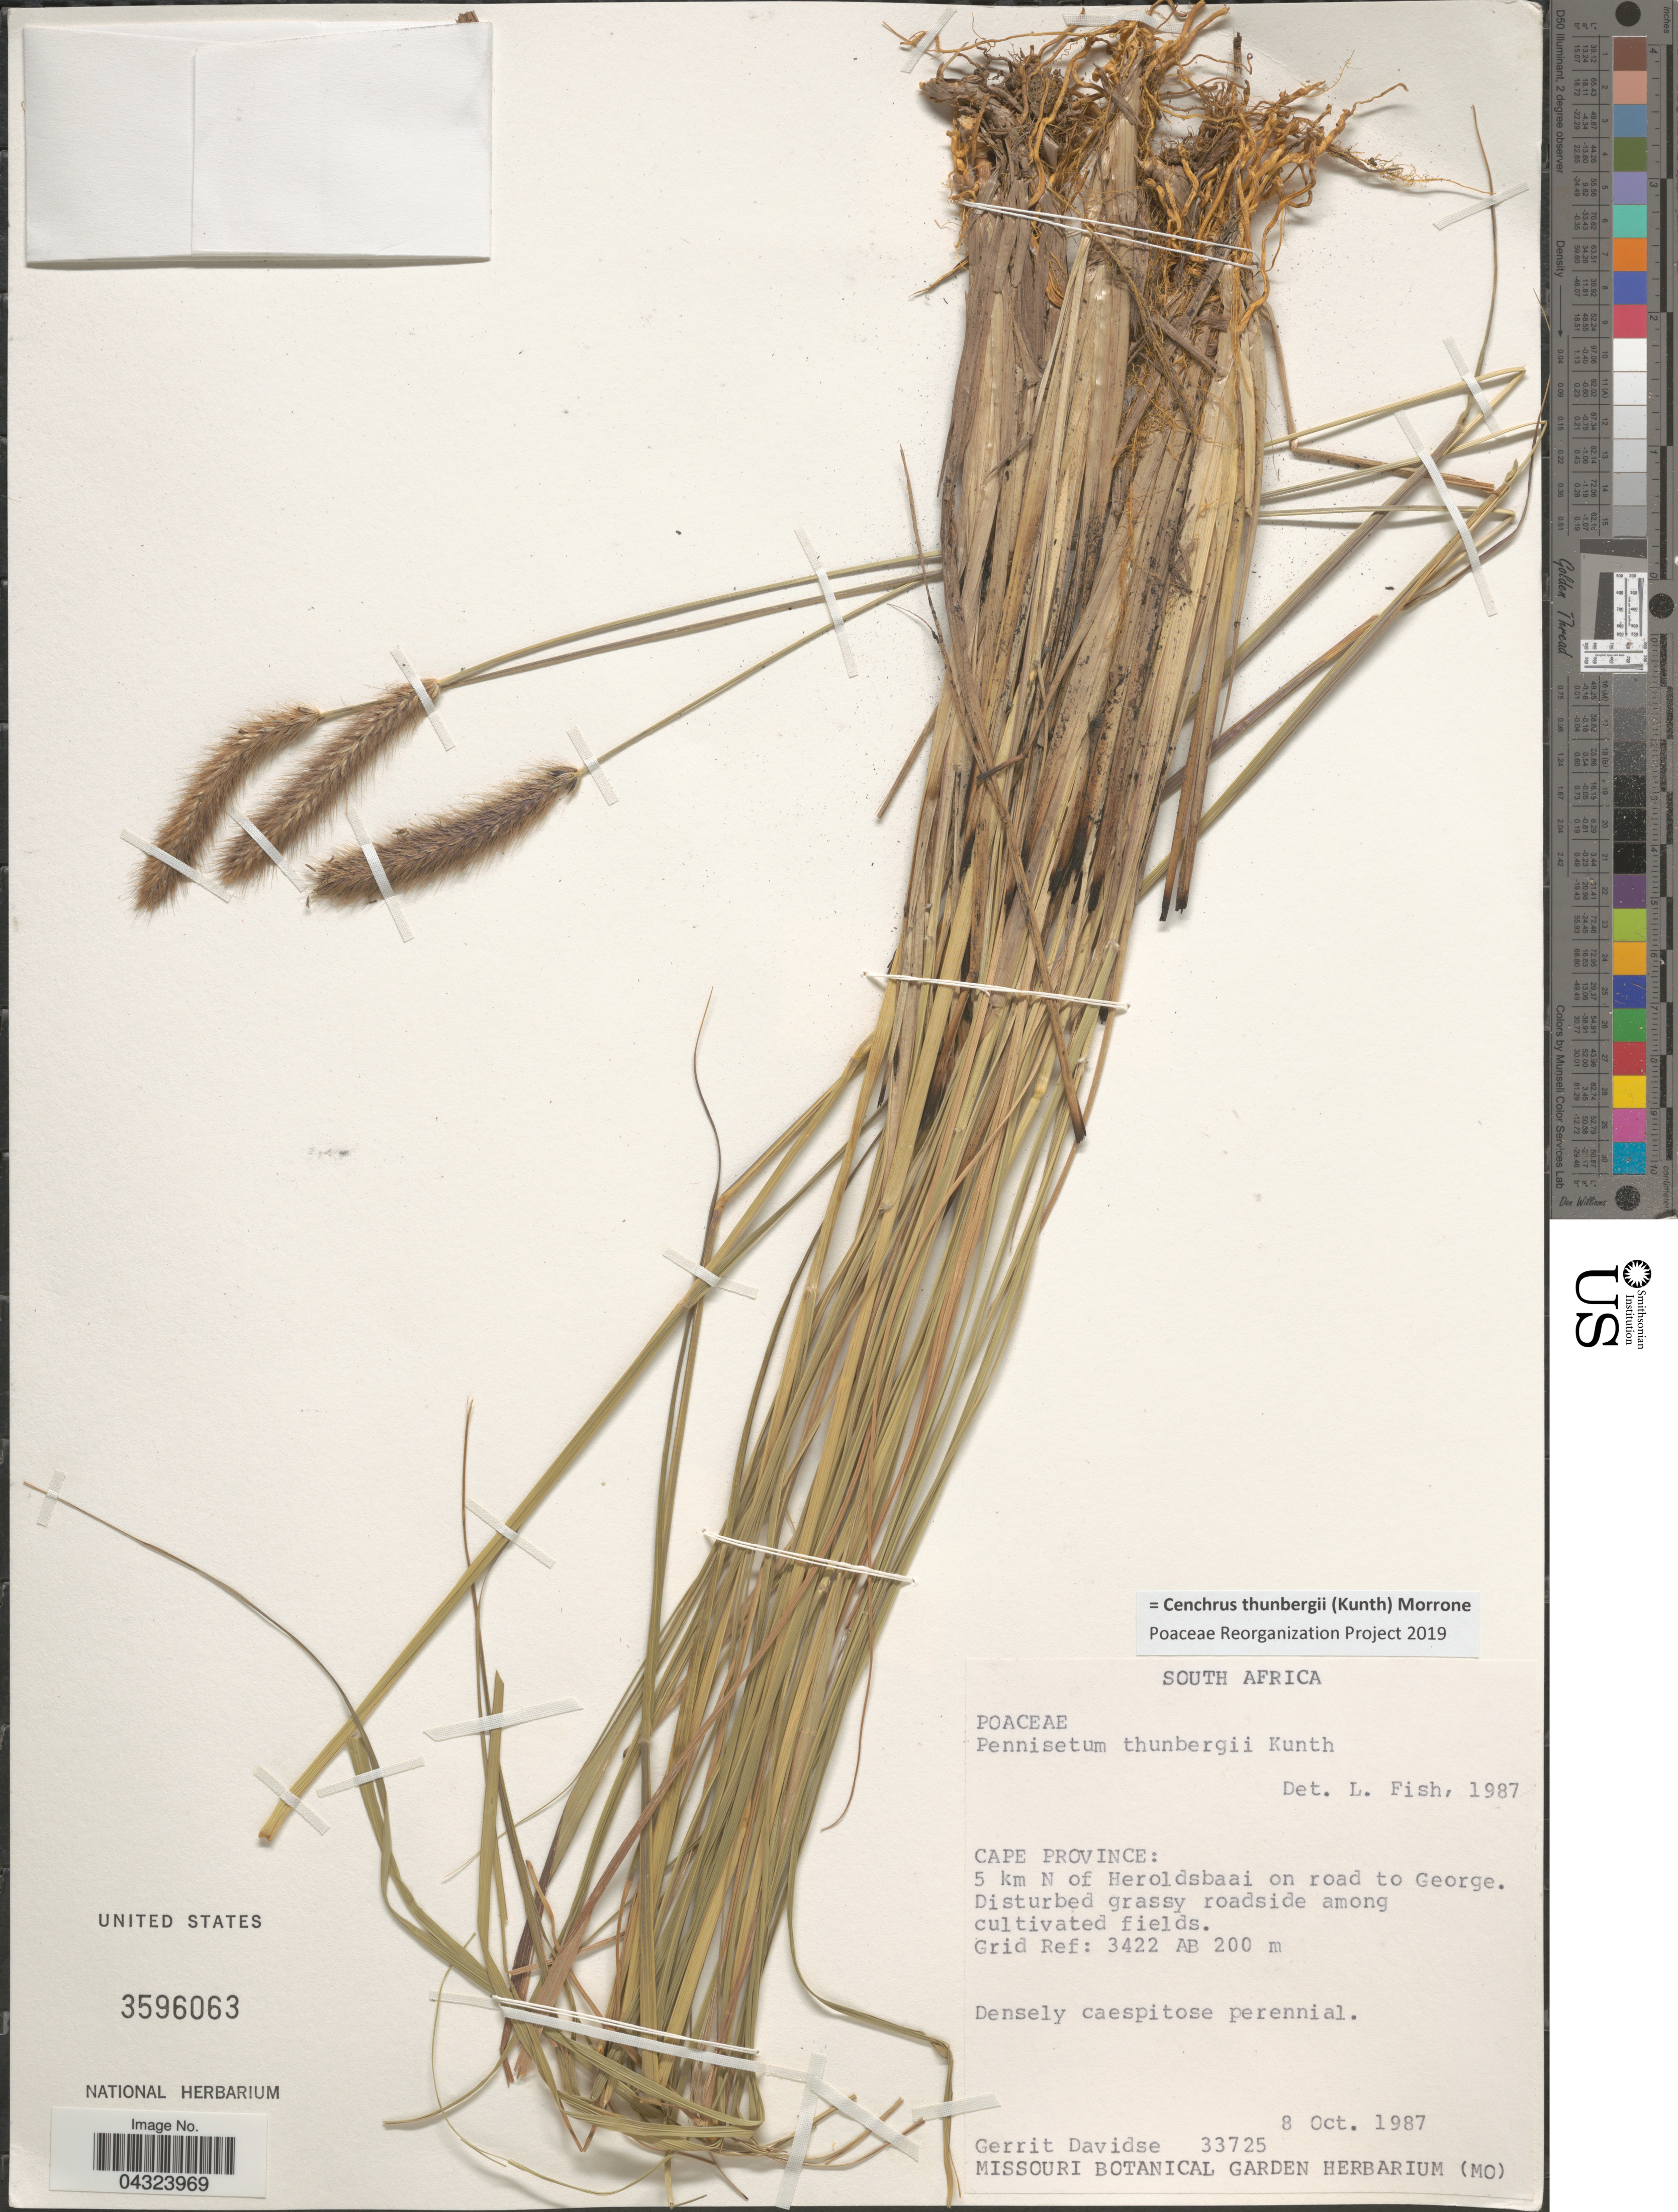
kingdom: Plantae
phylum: Tracheophyta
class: Liliopsida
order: Poales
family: Poaceae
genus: Cenchrus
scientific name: Cenchrus thunbergii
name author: (Kunth) Morrone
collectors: G. Davidse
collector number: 33725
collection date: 1987-10-08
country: South Africa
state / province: Western Cape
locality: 5 km N of Heroldsbaai on road to George. Grid Ref: 3422 AB.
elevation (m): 200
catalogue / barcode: US 3596063